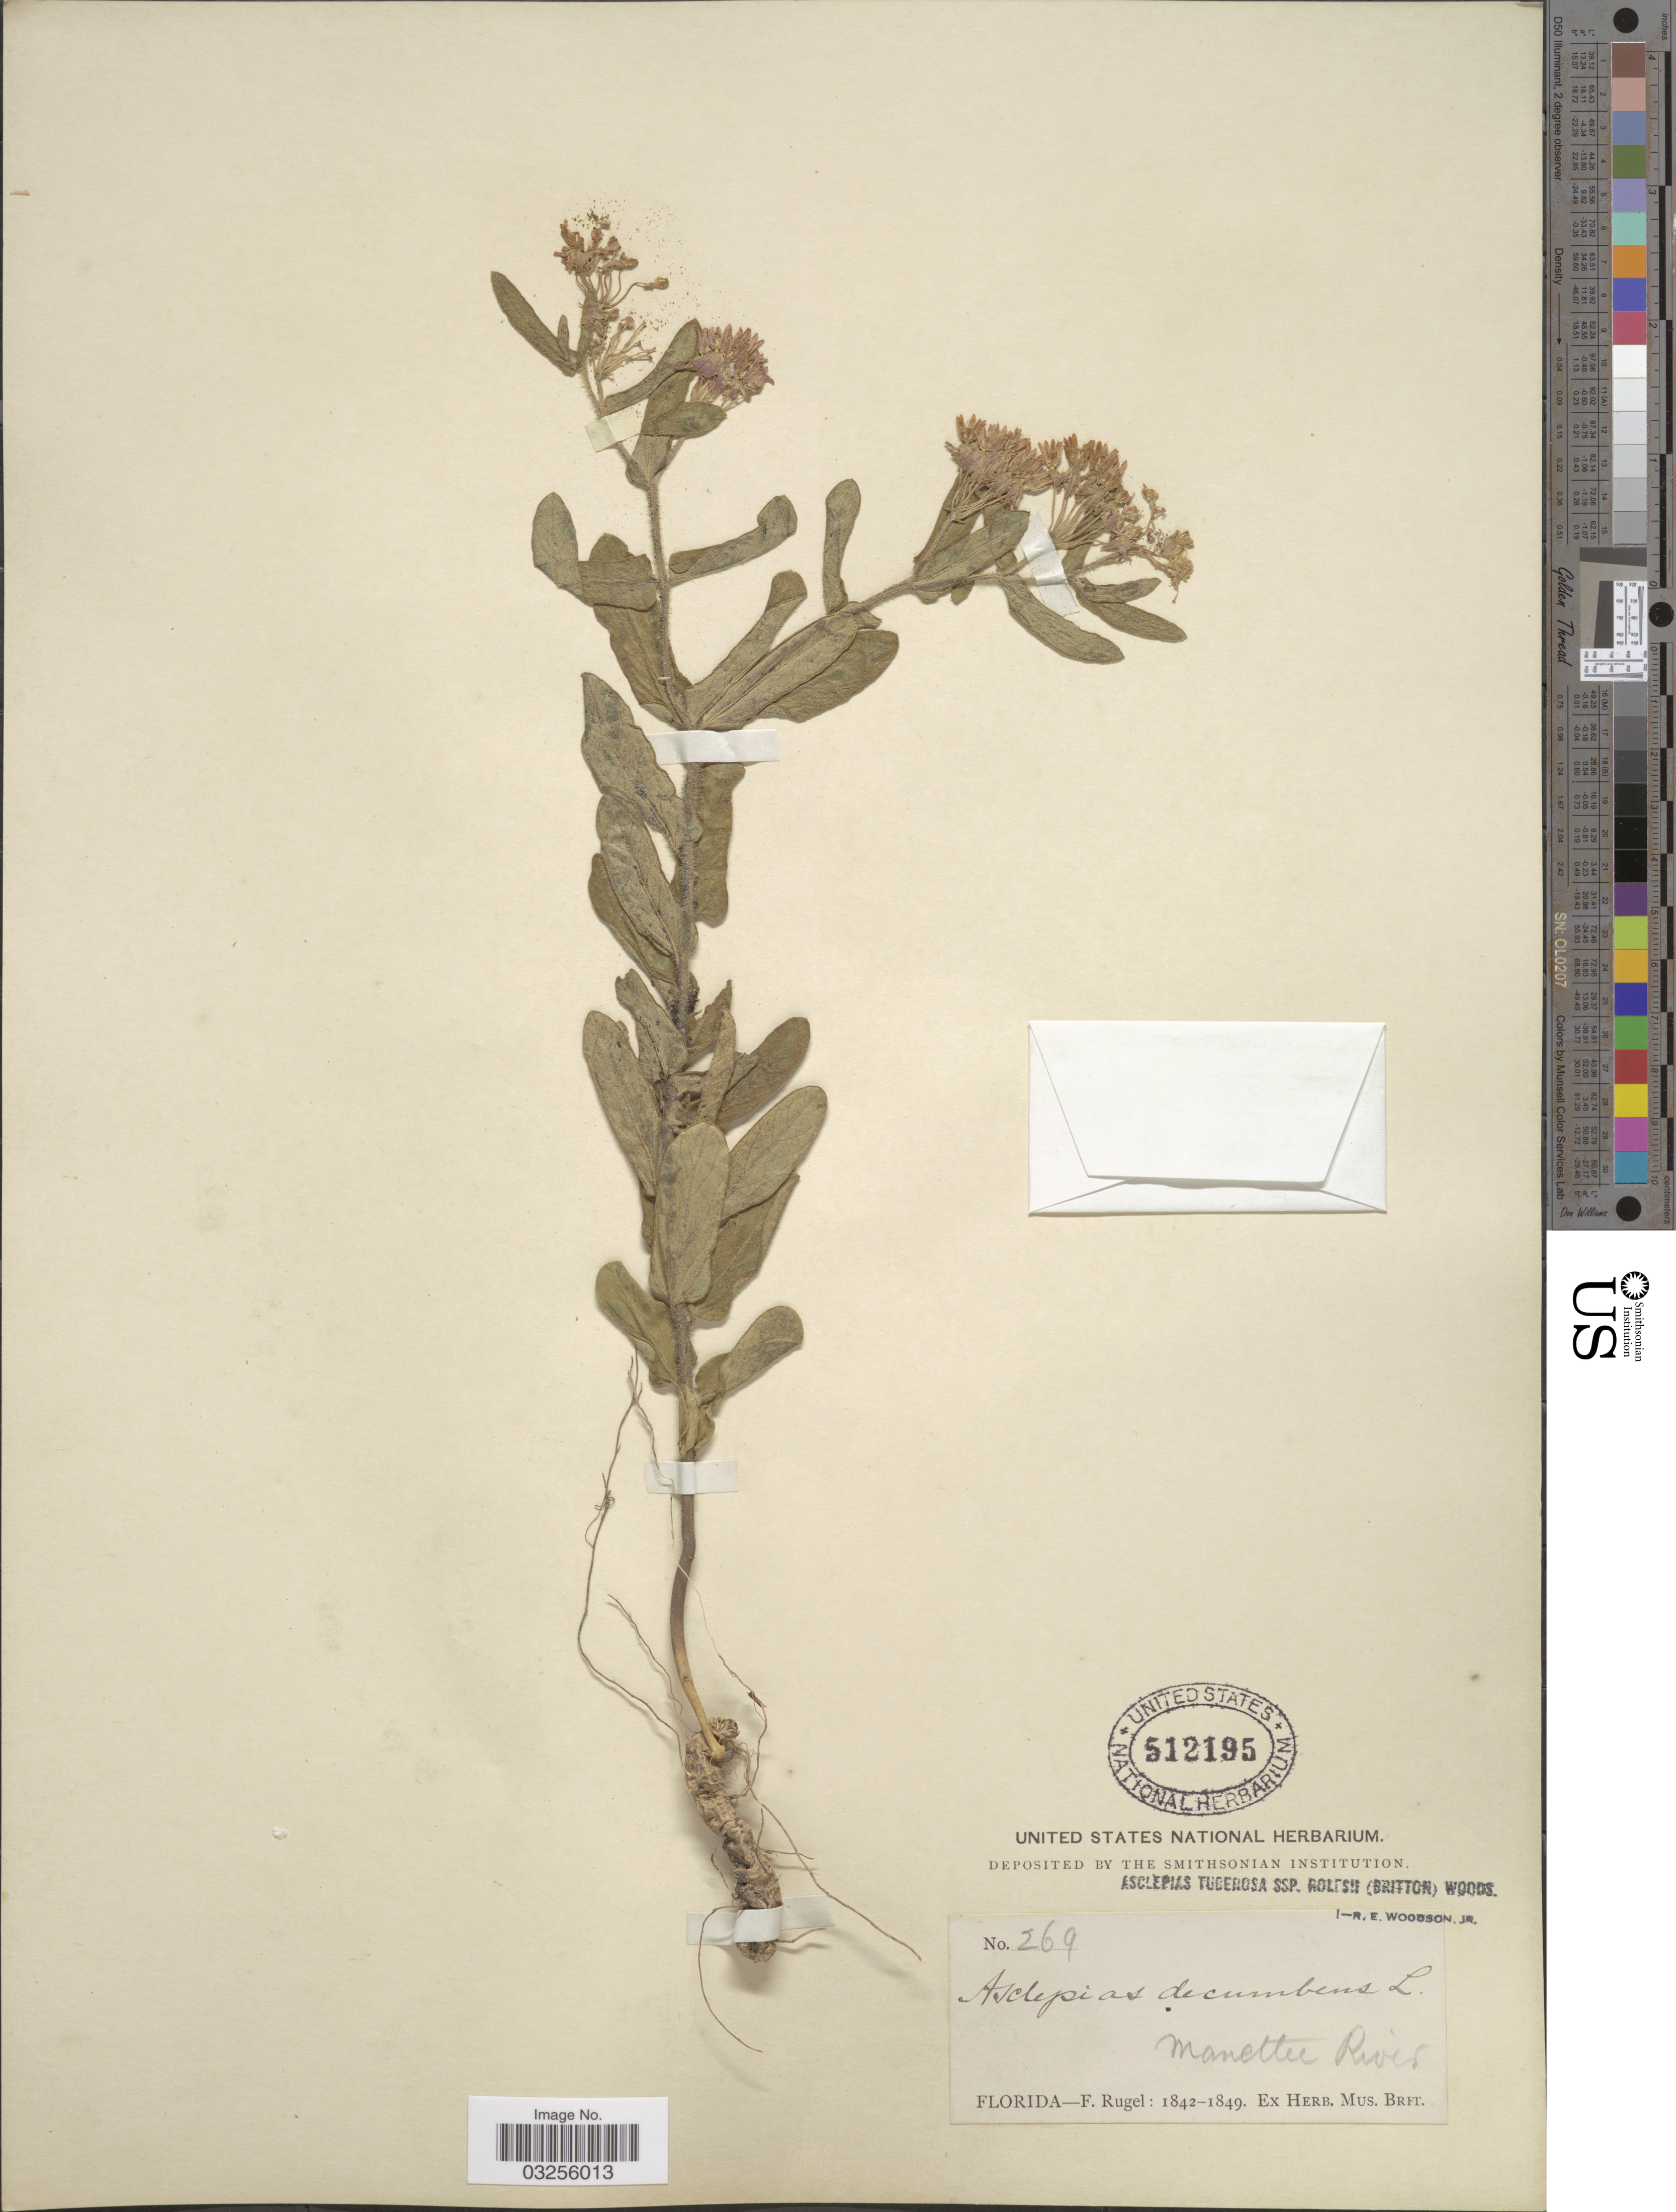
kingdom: Plantae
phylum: Tracheophyta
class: Magnoliopsida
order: Gentianales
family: Apocynaceae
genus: Asclepias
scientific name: Asclepias tuberosa var. rolfsii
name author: ( ex Vail) Shinners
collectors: F. Rugel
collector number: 269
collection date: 1842/1849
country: United States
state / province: Florida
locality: Manettee River.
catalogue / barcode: US 512195